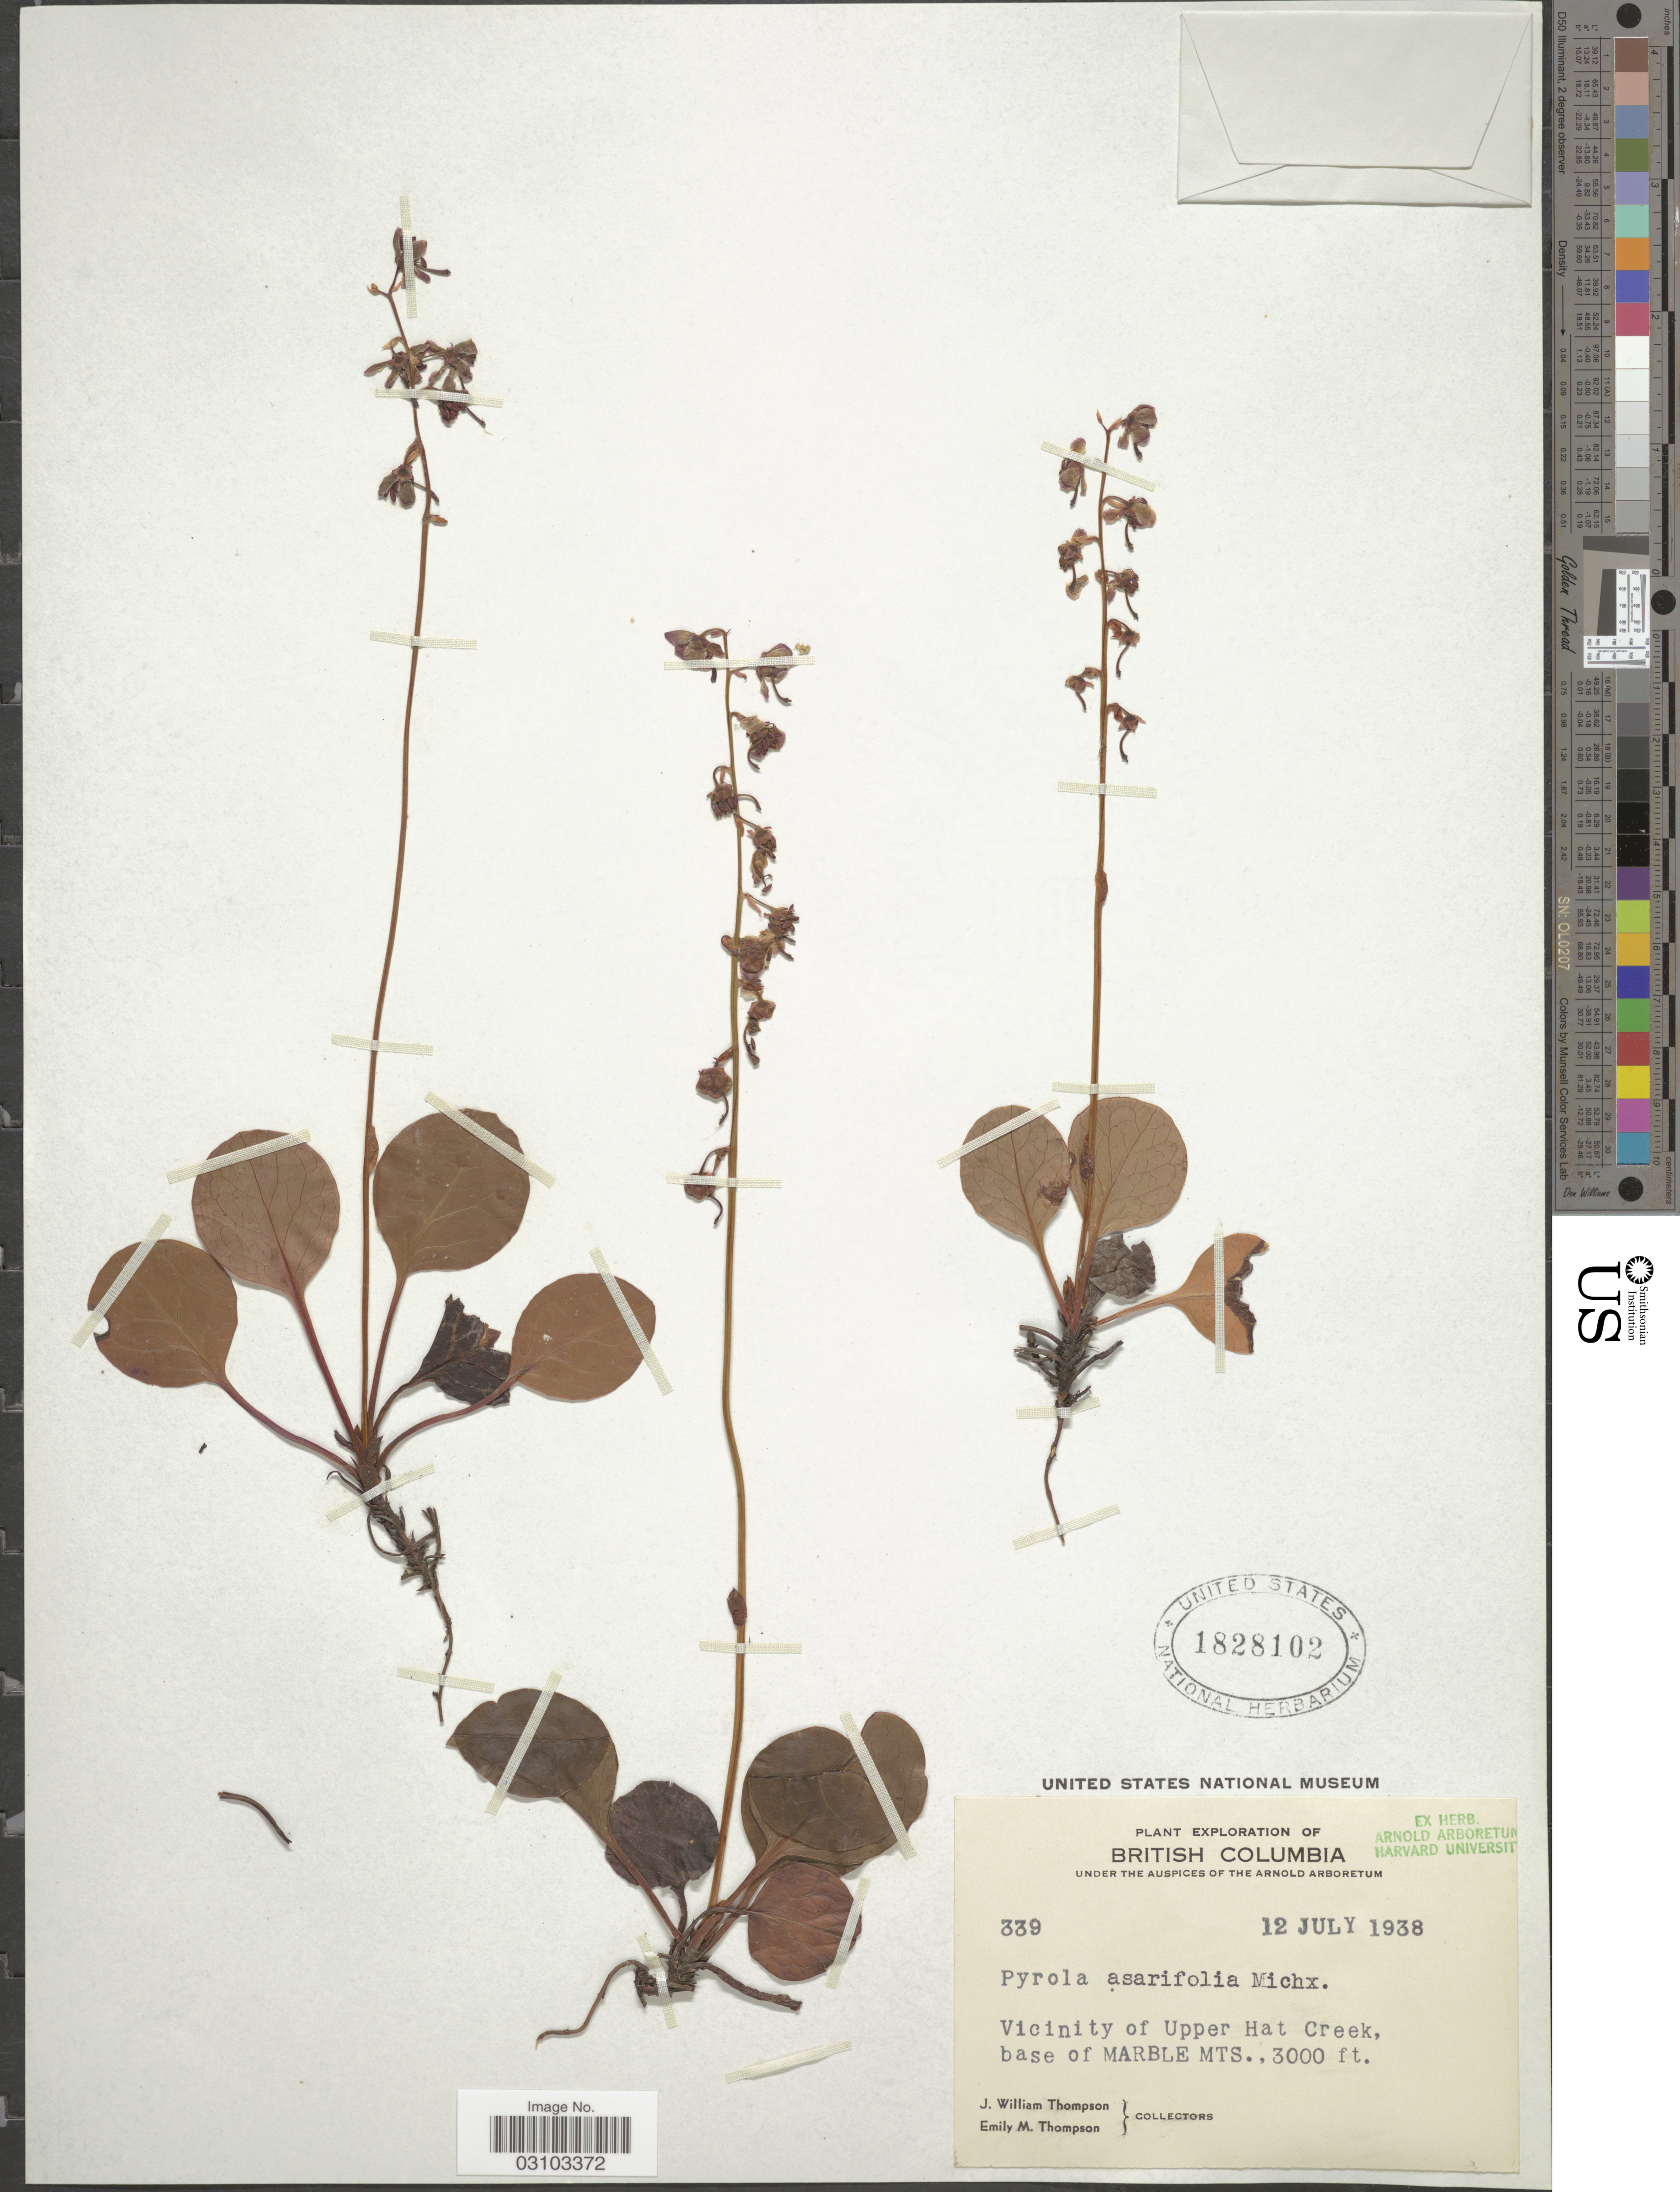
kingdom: Plantae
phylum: Tracheophyta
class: Magnoliopsida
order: Ericales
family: Ericaceae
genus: Pyrola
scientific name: Pyrola asarifolia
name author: Michx.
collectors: J. W. Thompson & E. M. Thompson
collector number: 339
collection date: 1938-07-12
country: Canada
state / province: British Columbia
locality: Vicinity of Upper Hat Creek, base of Marble Mts.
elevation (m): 914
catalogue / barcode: US 1828102